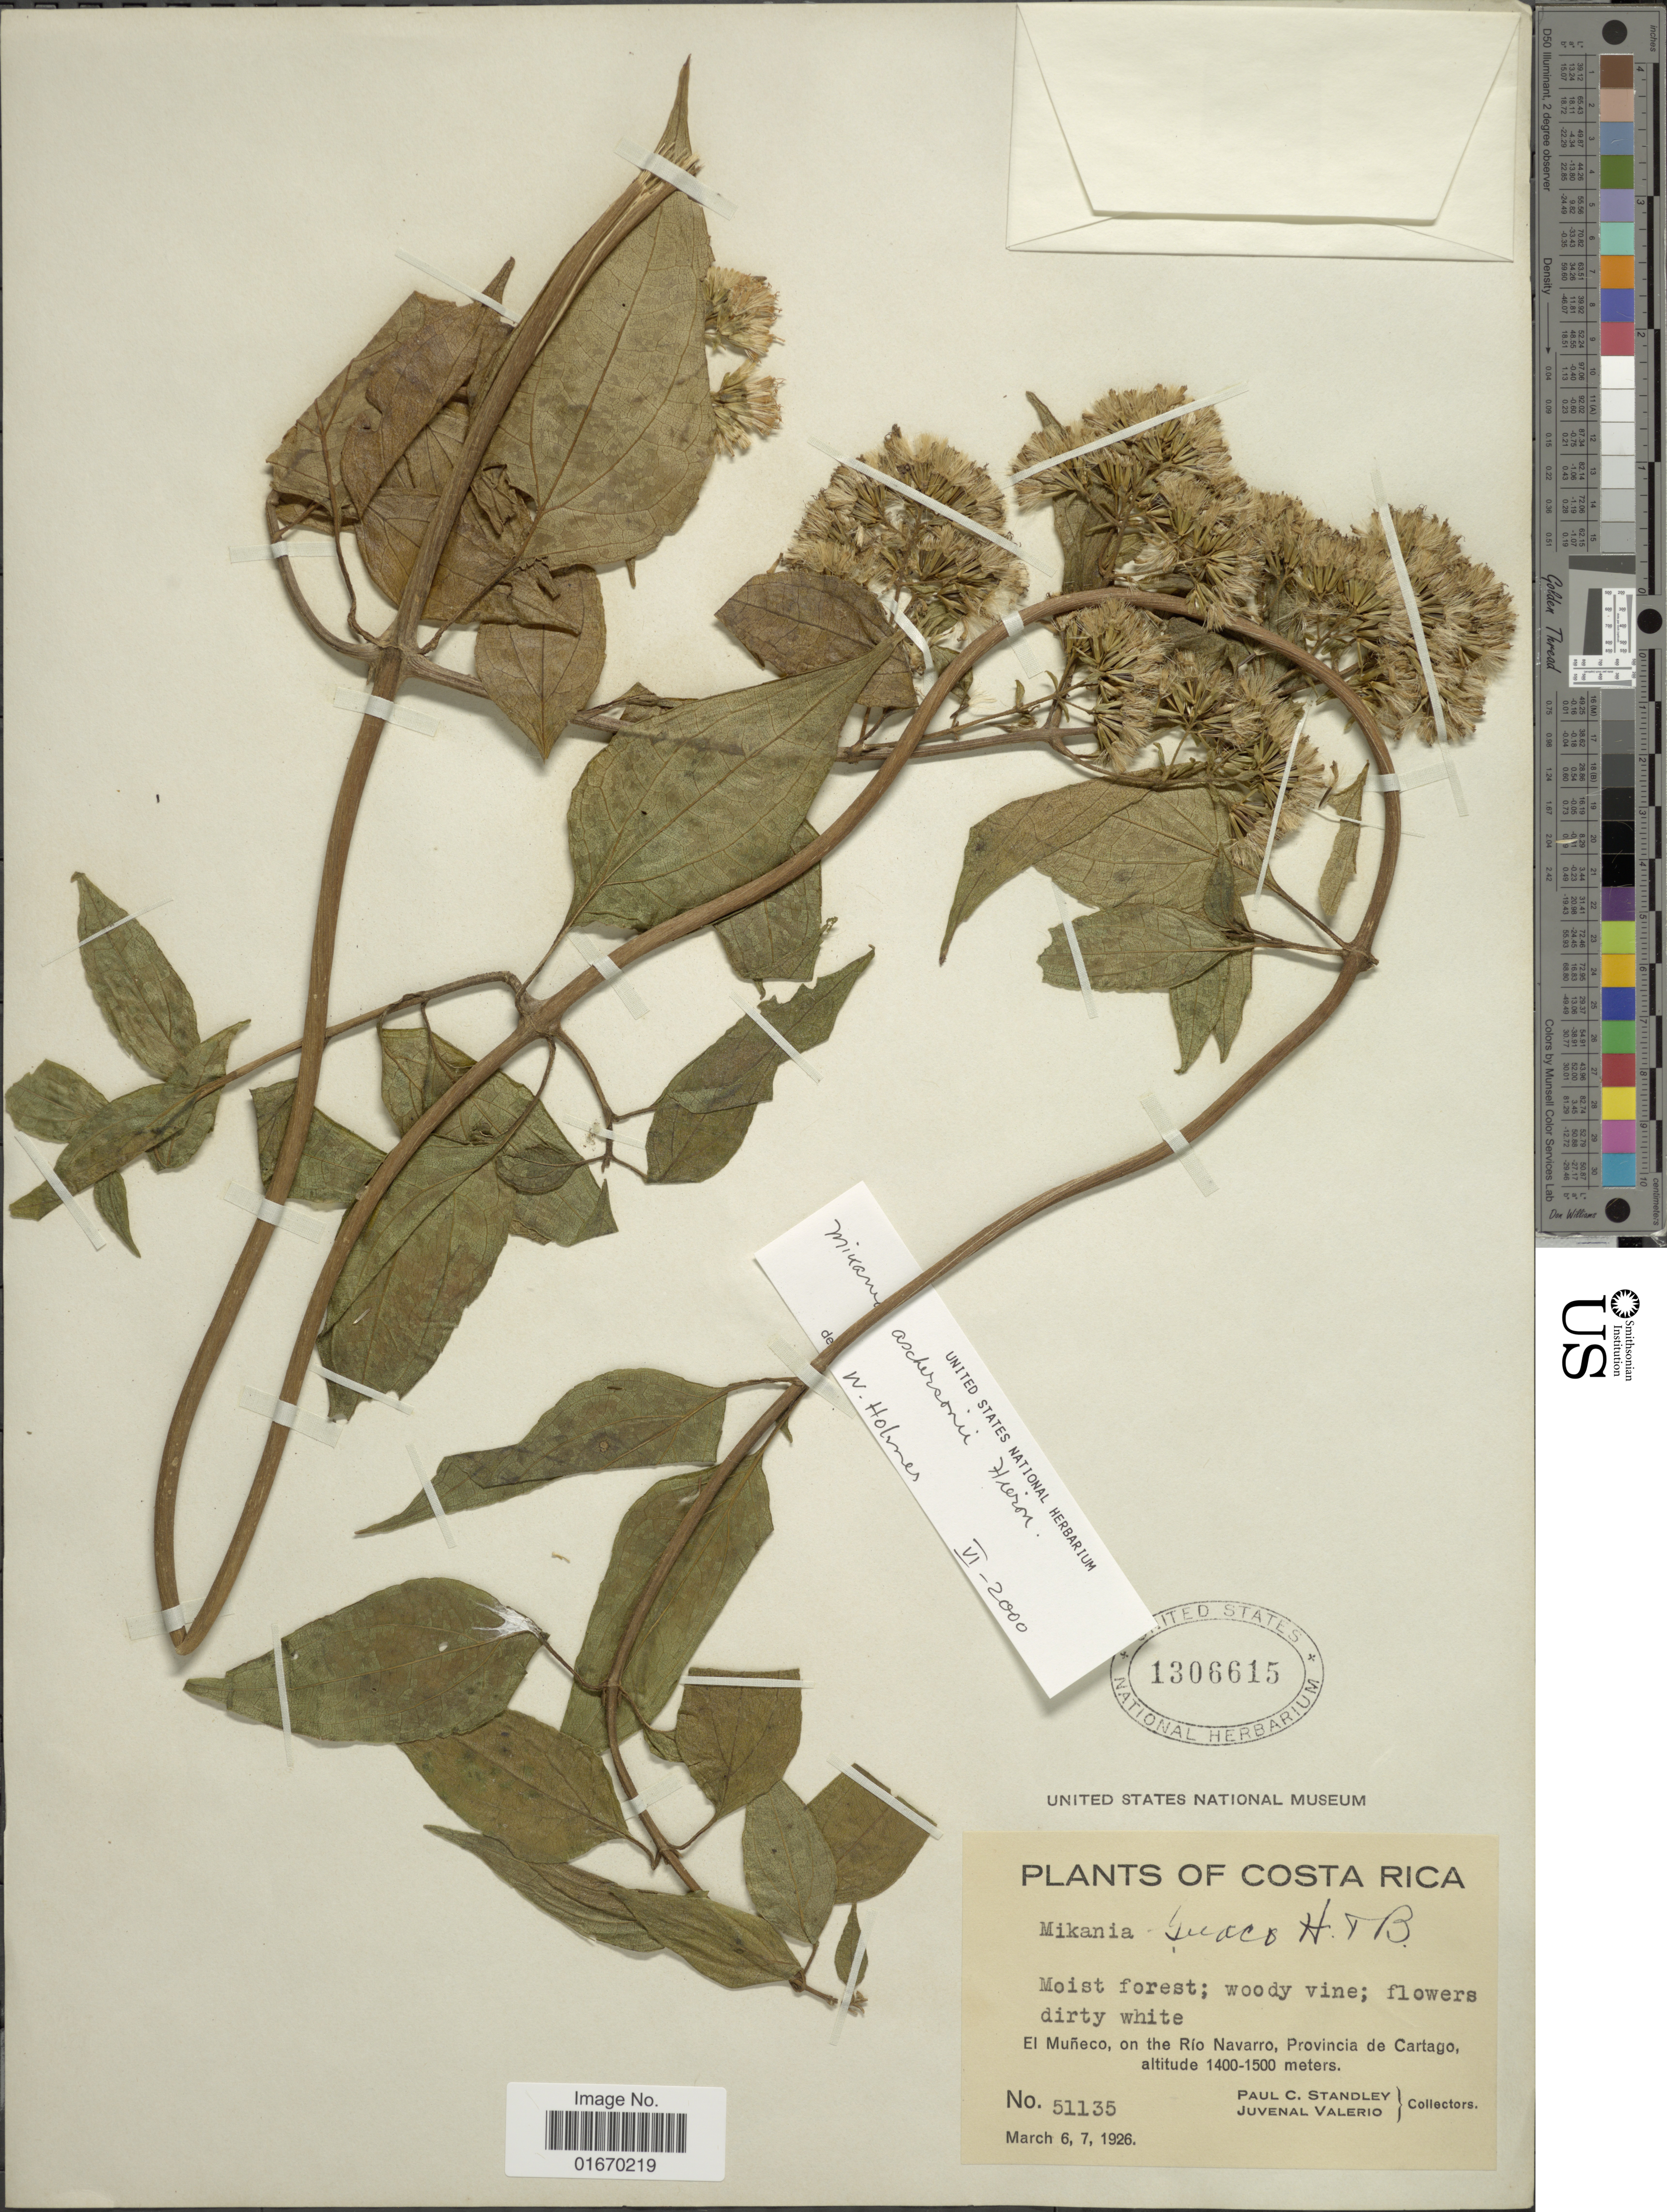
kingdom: Plantae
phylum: Tracheophyta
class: Magnoliopsida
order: Asterales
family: Asteraceae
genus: Mikania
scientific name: Mikania aschersonii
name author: Hieron.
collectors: P. C. Standley & J. Valerio R.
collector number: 51135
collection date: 1926-03-06/1926-03-07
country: Costa Rica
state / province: Cartago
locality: El Muneco, on the Rio Navarro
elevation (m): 1400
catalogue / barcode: US 1306615